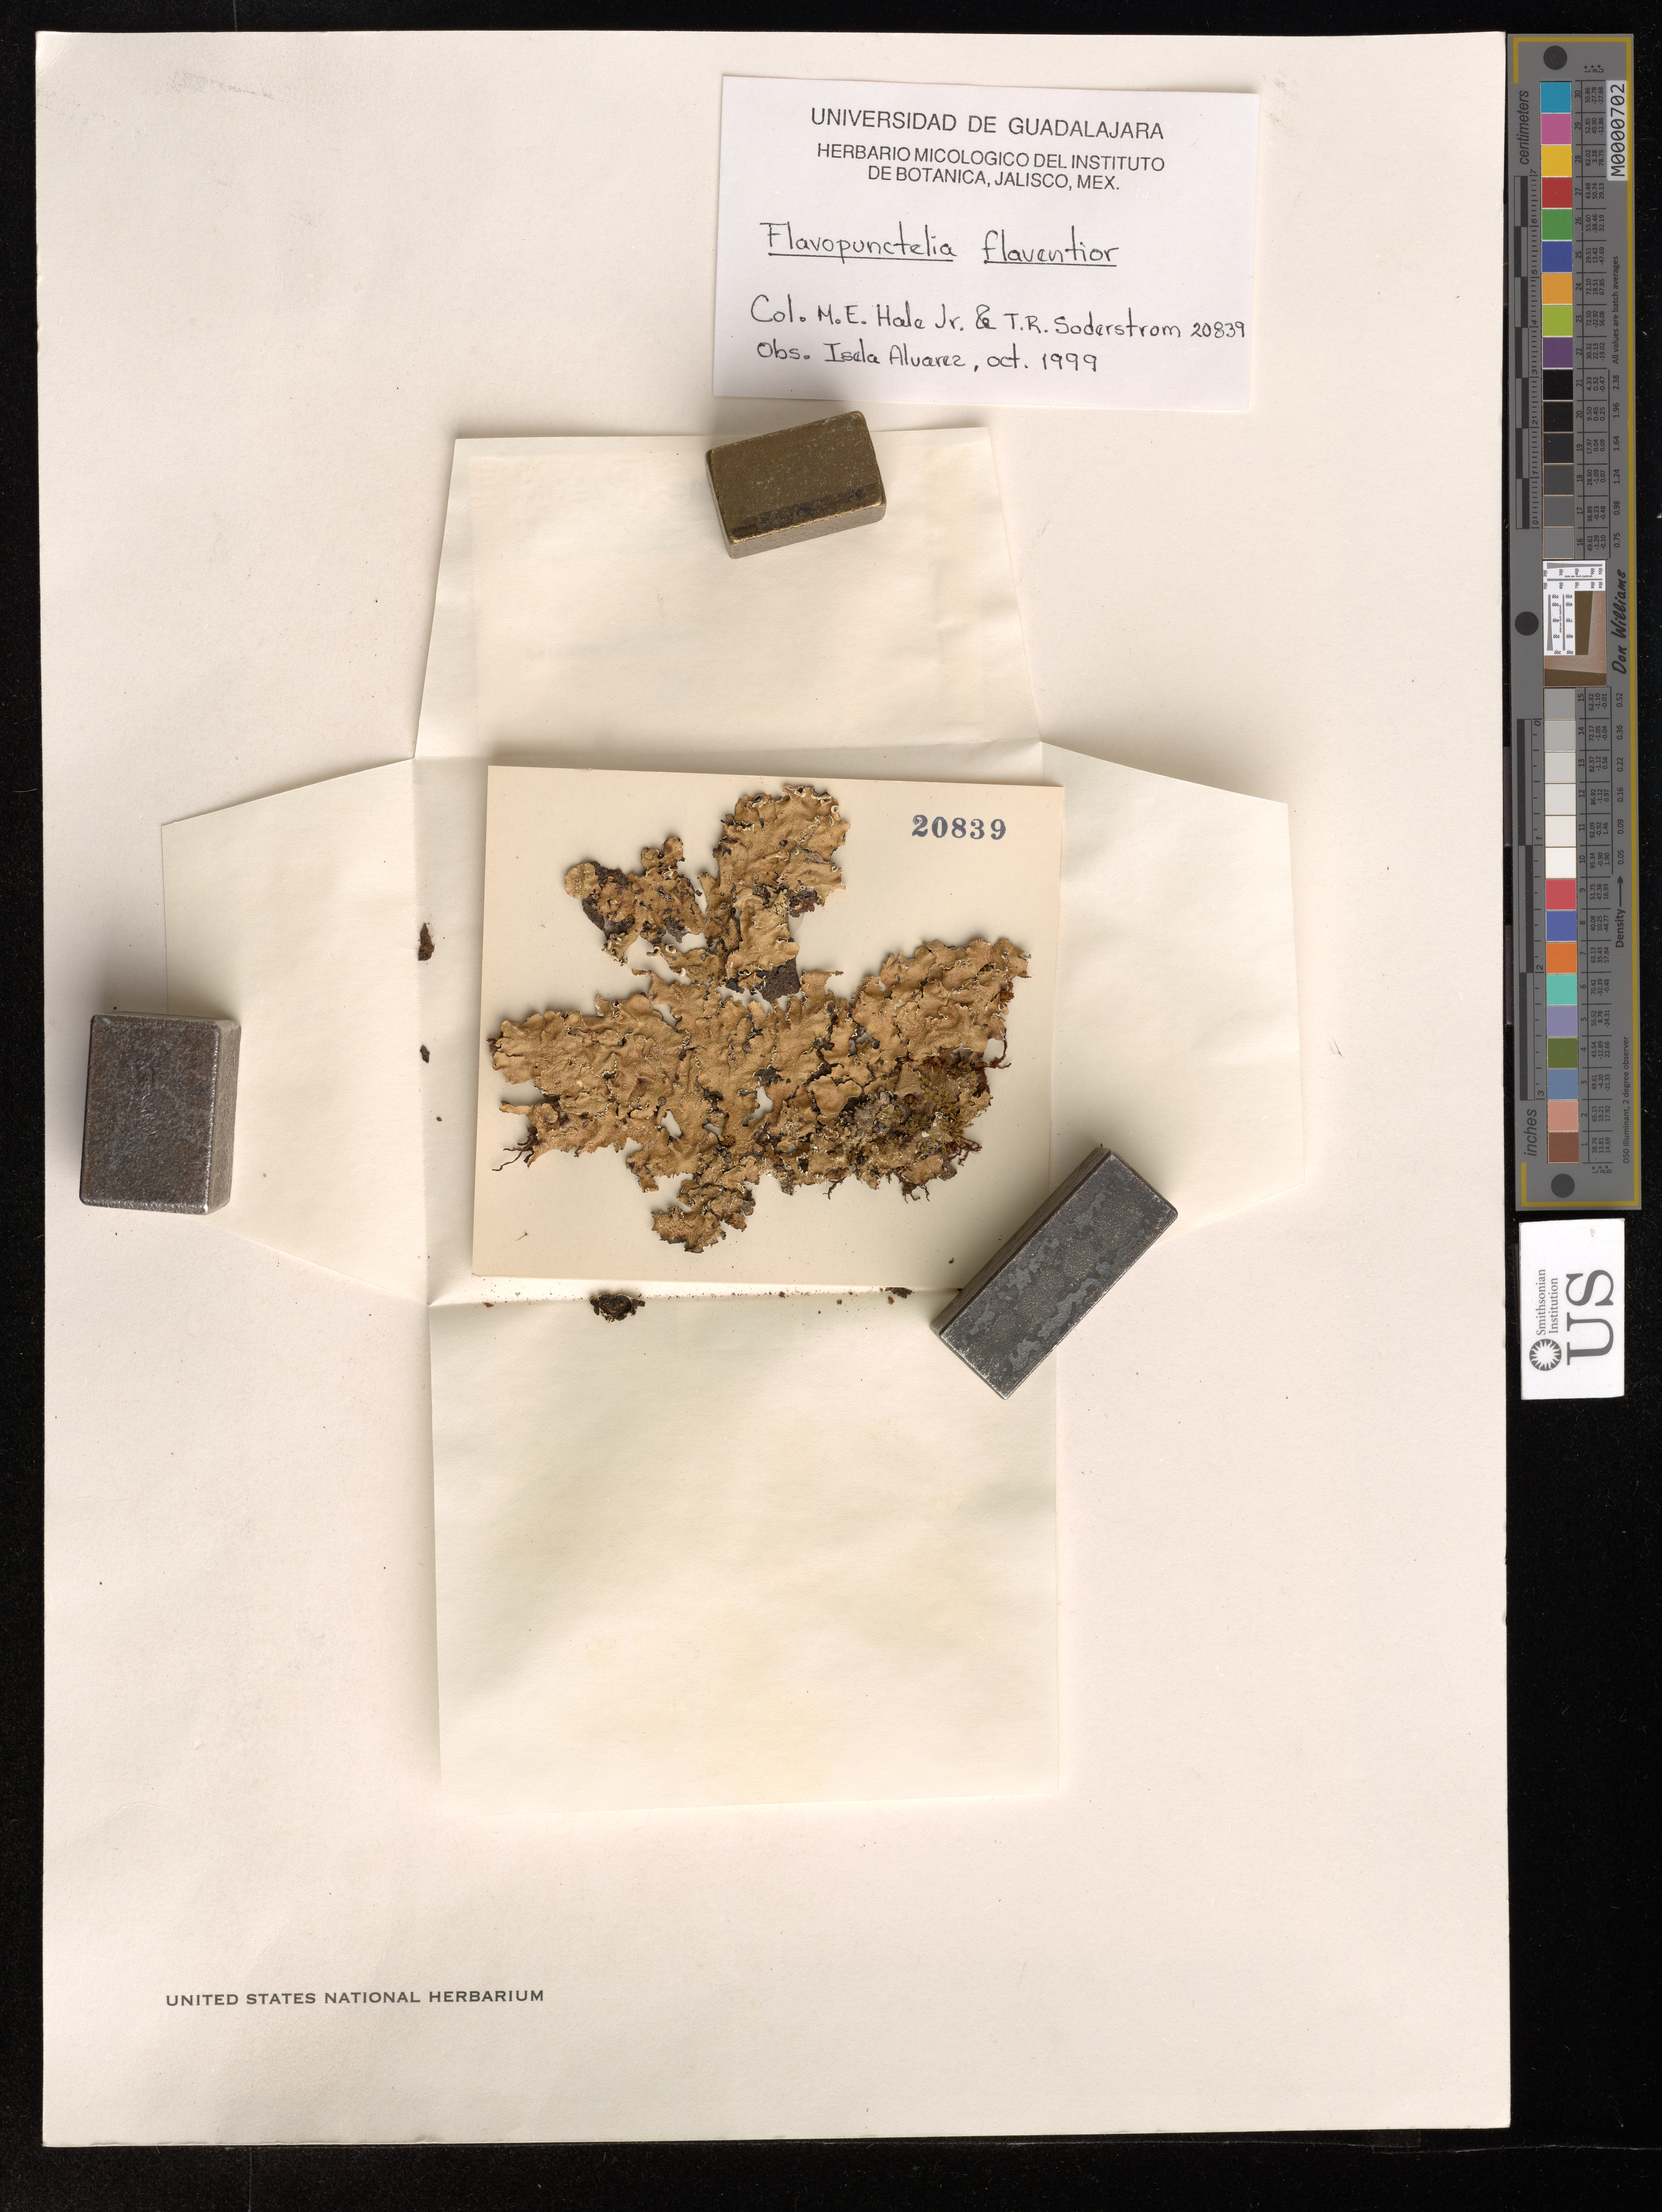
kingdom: Fungi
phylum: Ascomycota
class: Lecanoromycetes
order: Lecanorales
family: Parmeliaceae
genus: Parmelia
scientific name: Parmelia flaventior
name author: Stirt.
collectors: M. Hale & T. R. Soderstrom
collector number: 20839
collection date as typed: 05 Apr 1960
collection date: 1960-04-05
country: Mexico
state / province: Michoacán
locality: Km 223 on Hwy 190, about 61 km NW of Zitacuaro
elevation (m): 2130